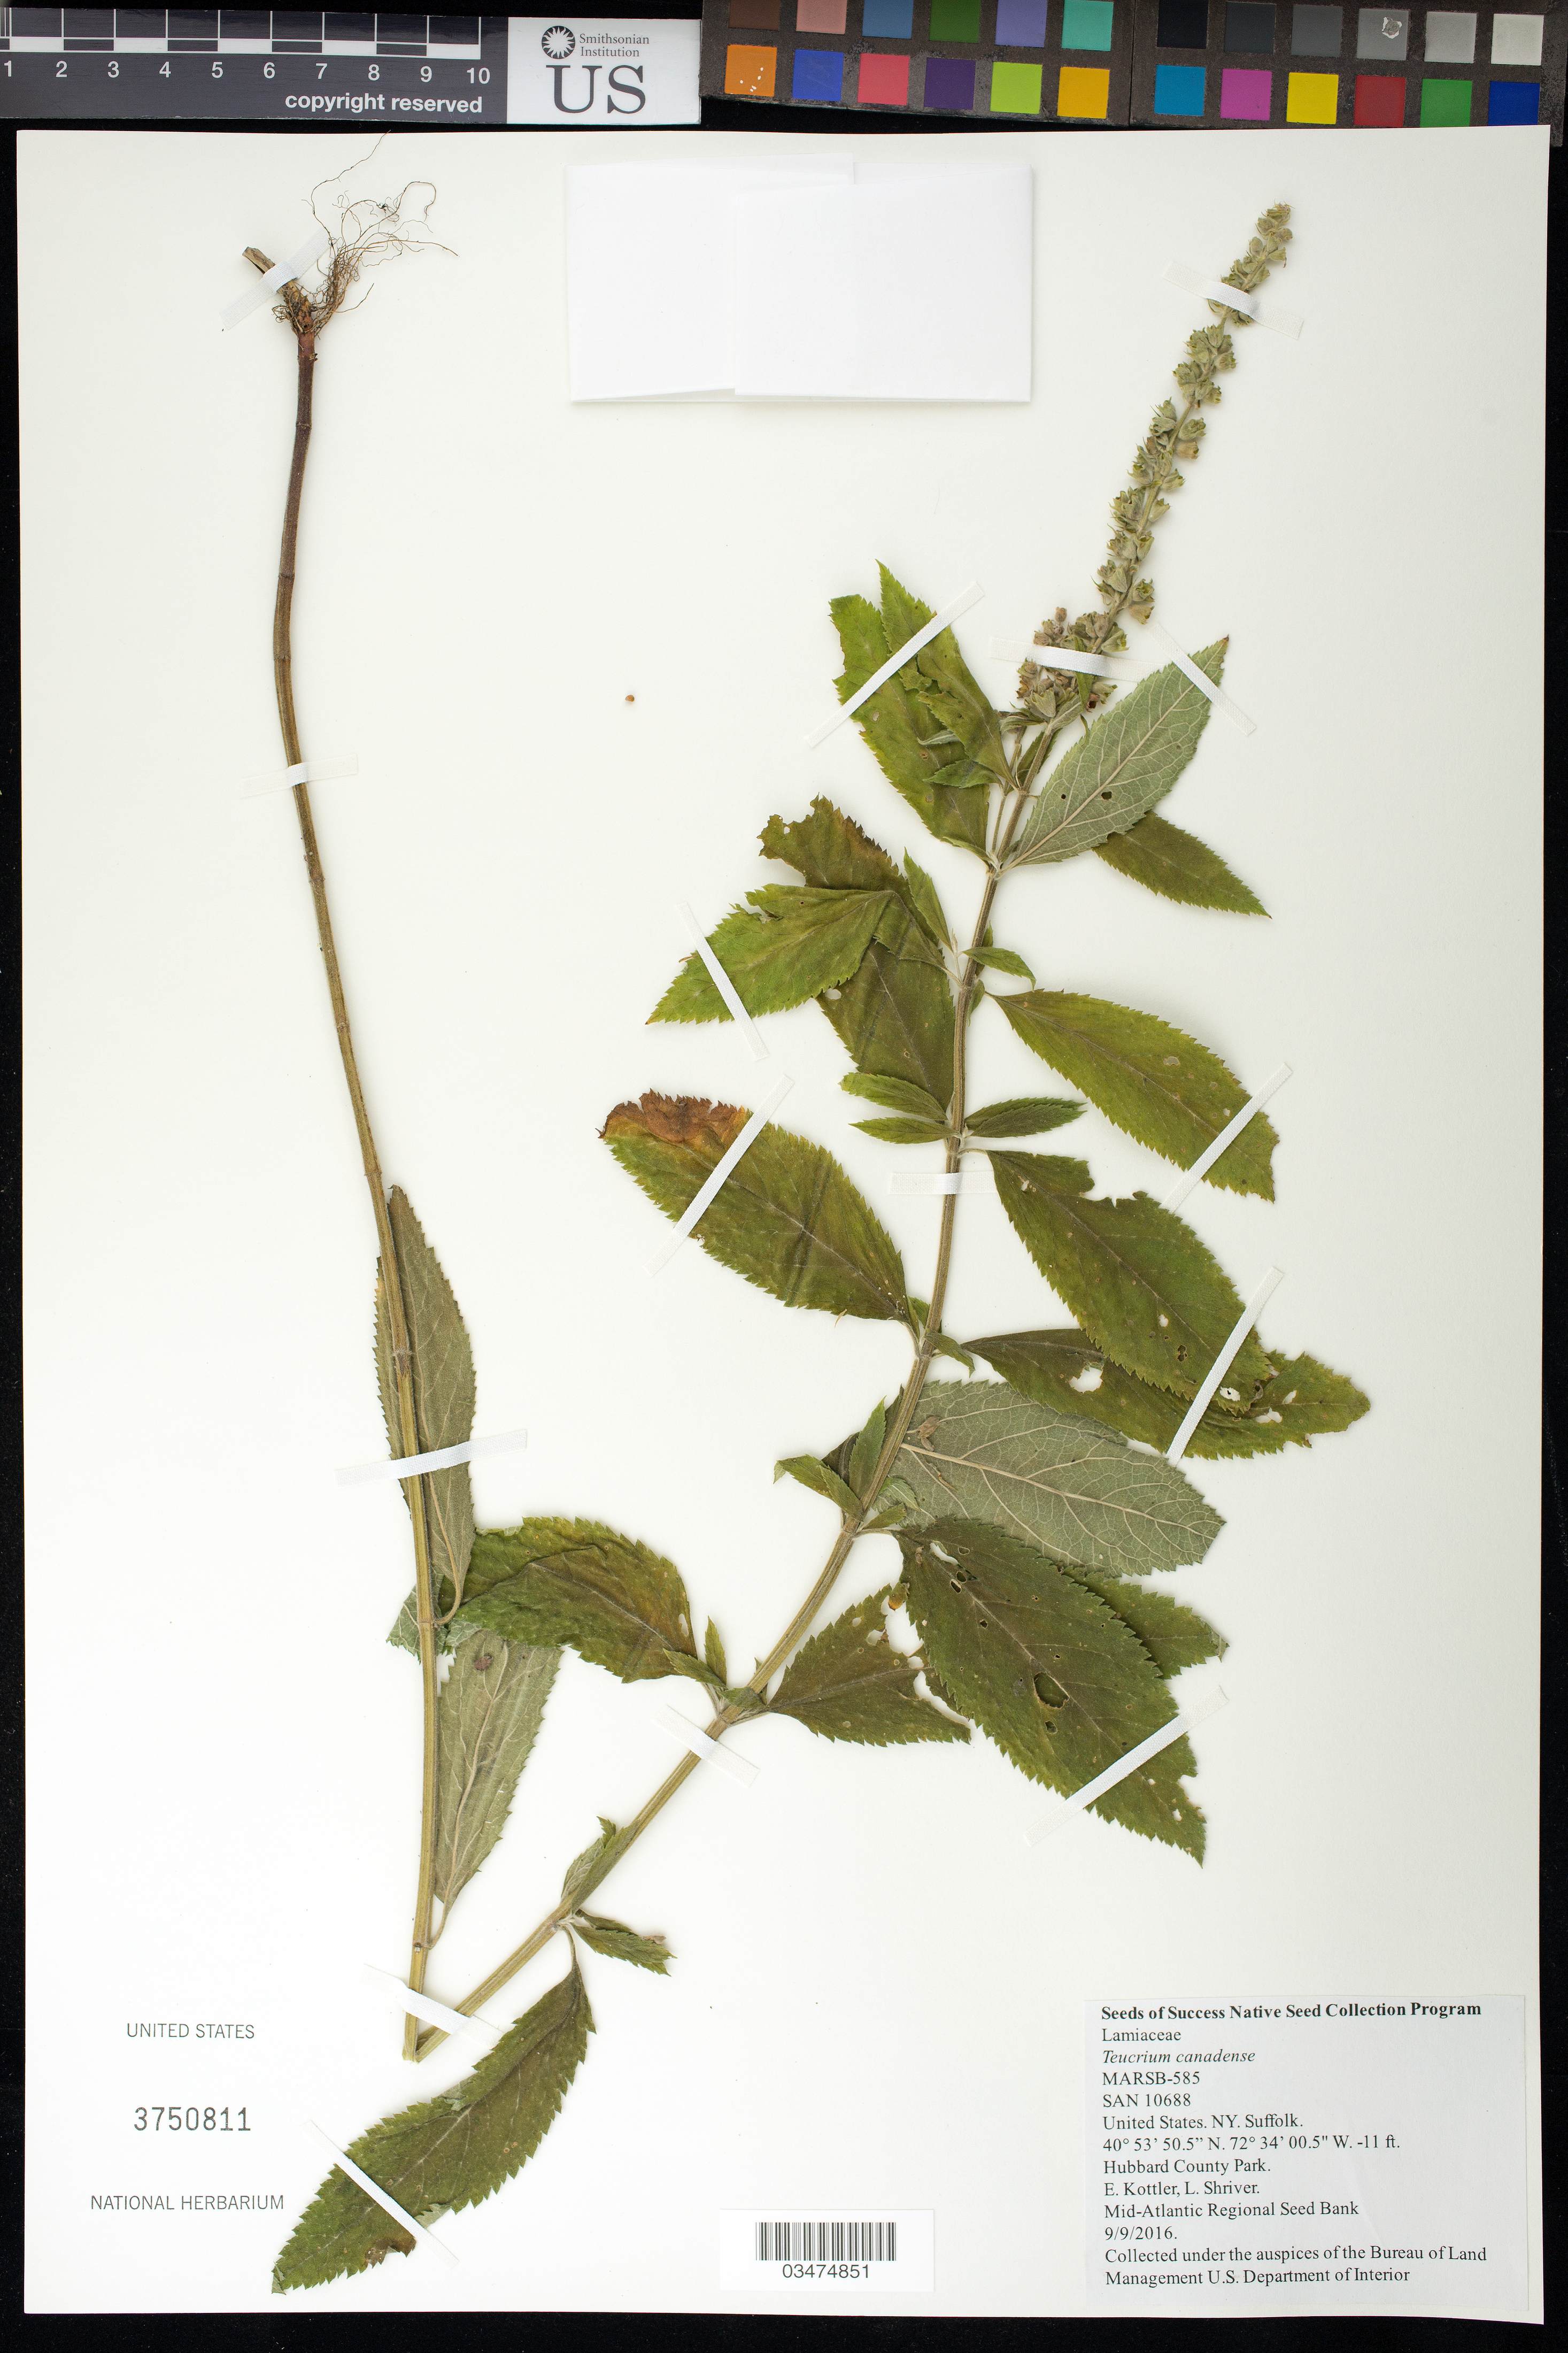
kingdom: Plantae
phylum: Tracheophyta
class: Magnoliopsida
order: Lamiales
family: Lamiaceae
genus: Teucrium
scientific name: Teucrium canadense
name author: L.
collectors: E. Kottler & L. Shriver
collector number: MARSB-585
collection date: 2016-09-09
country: United States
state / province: New York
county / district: Suffolk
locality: Hubbard County Park, salt marsh edges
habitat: Salt marsh edge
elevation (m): -3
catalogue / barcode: US 3750811